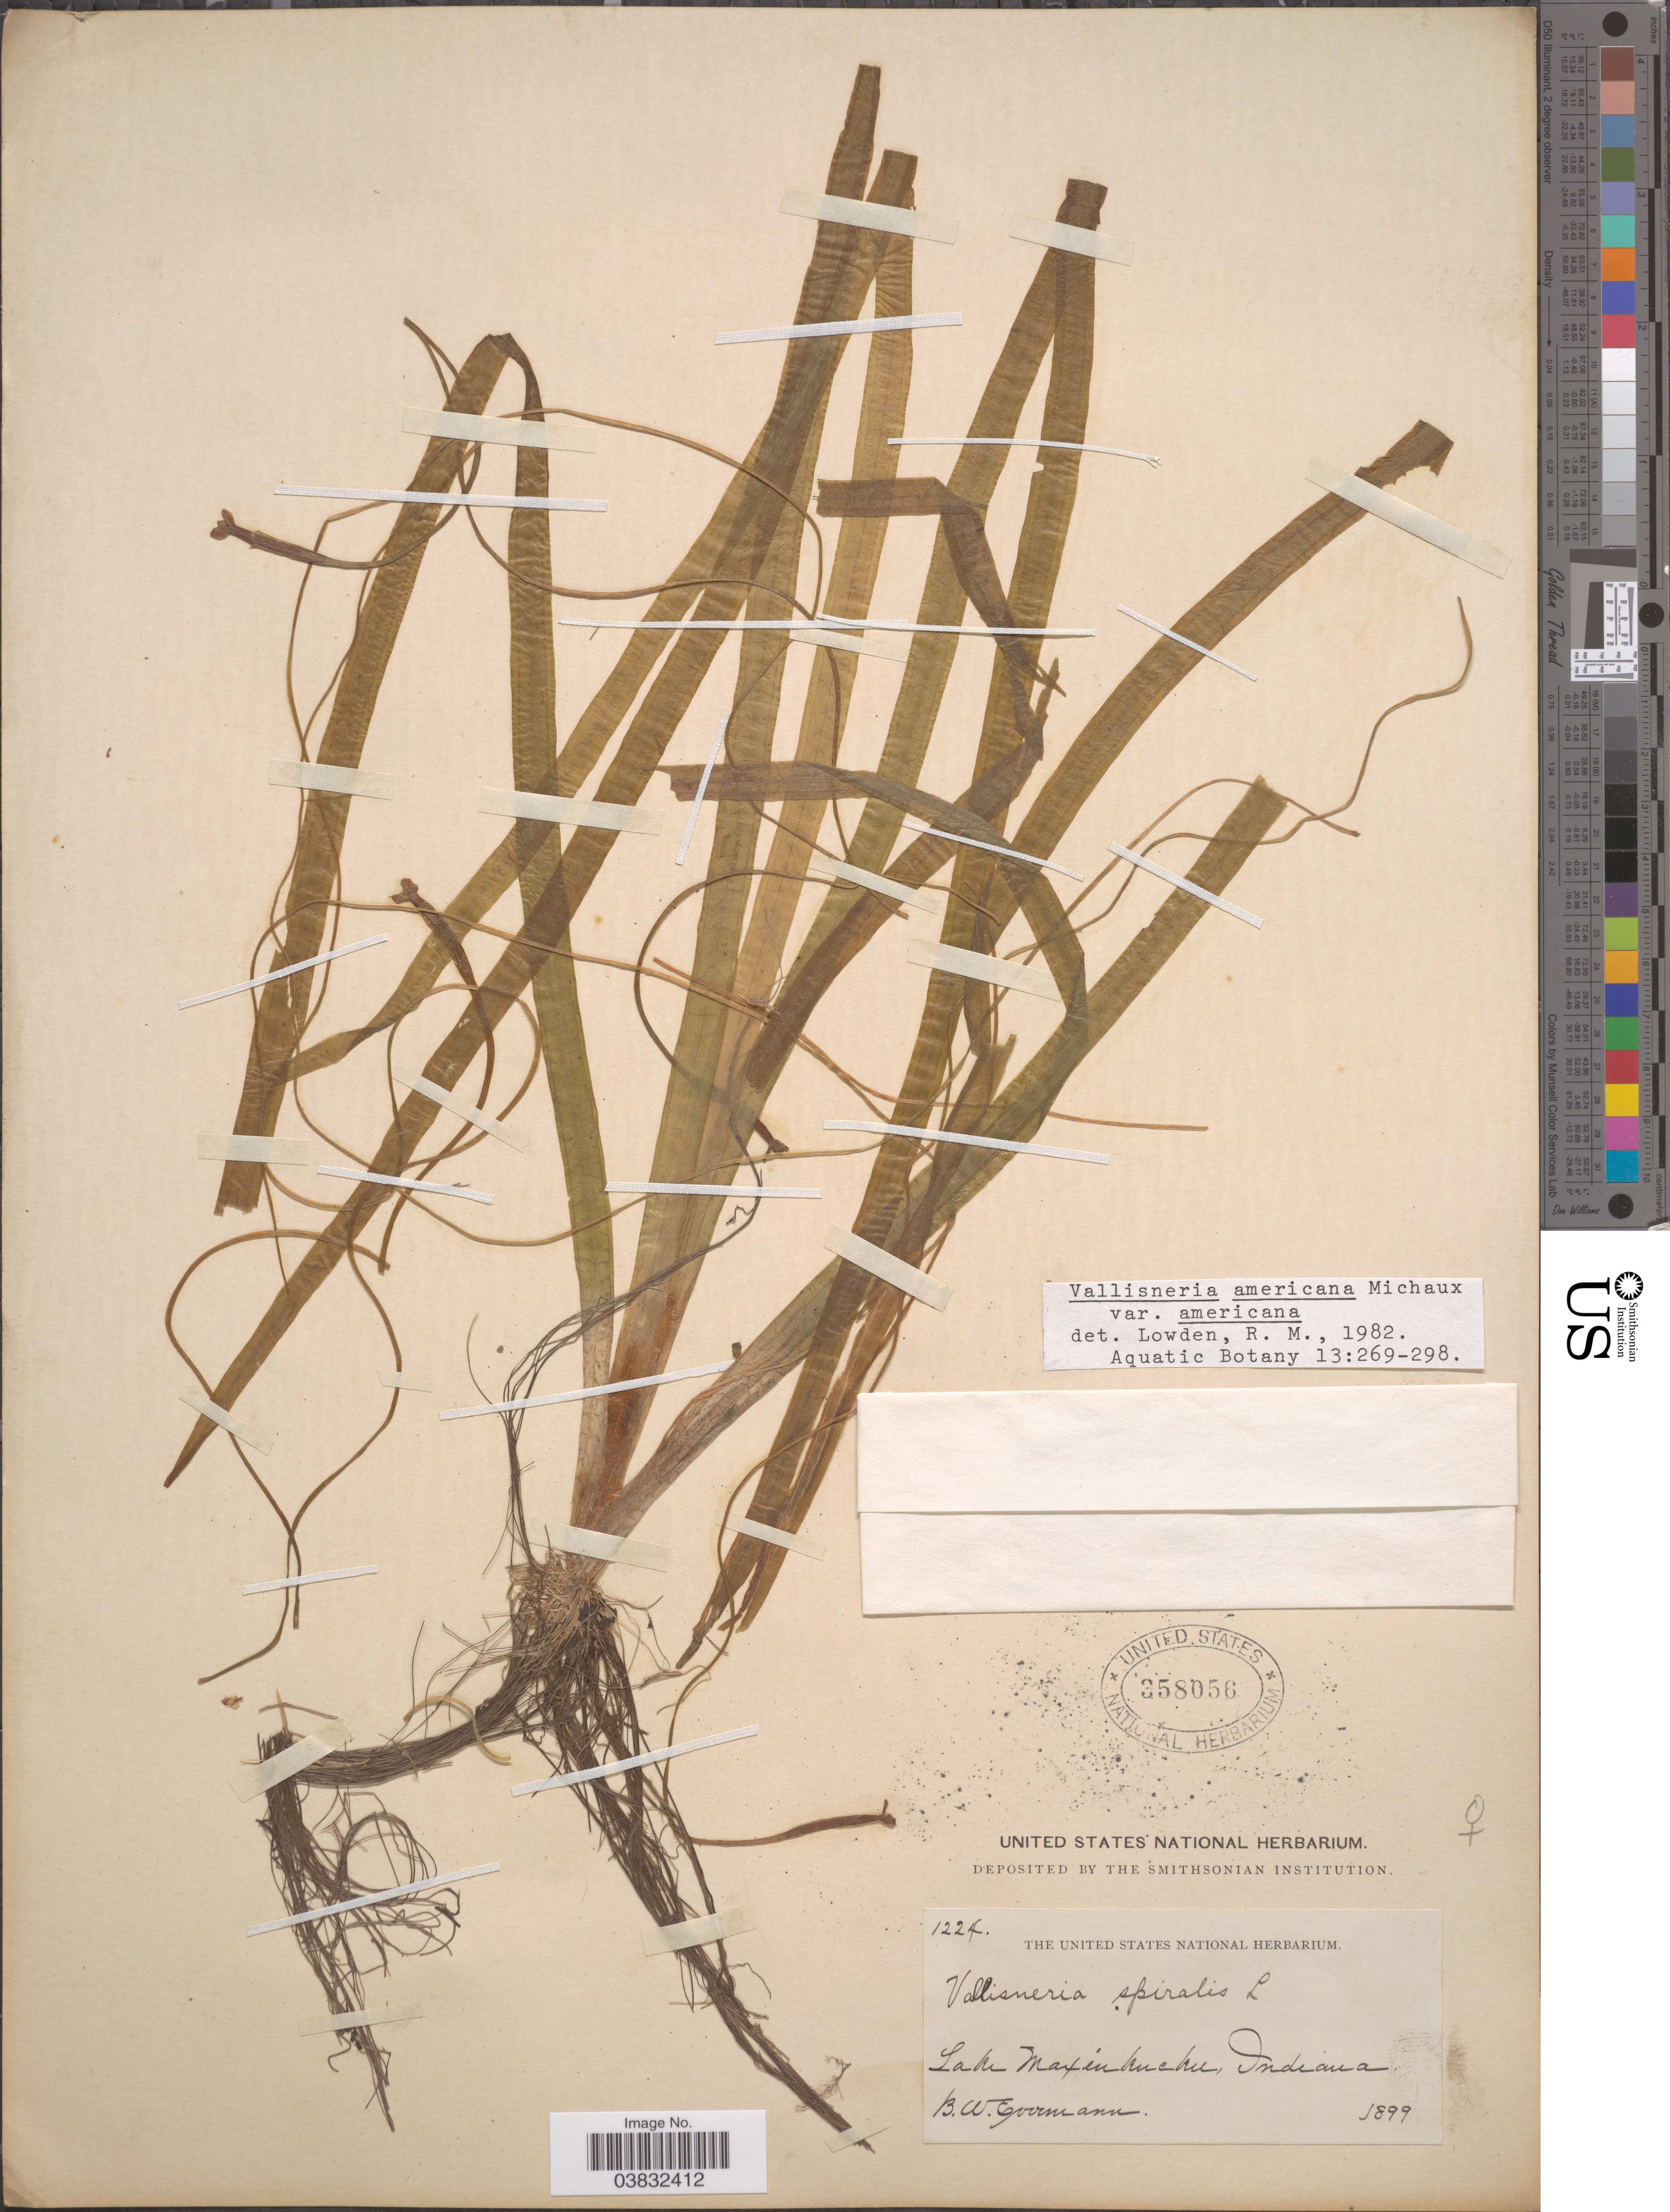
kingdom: Plantae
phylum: Tracheophyta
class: Liliopsida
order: Alismatales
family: Hydrocharitaceae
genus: Vallisneria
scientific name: Vallisneria americana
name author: Michx.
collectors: B. W. Evermann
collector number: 1224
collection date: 1899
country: United States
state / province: Indiana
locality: Lake Maxinkuckee.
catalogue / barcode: US 358056